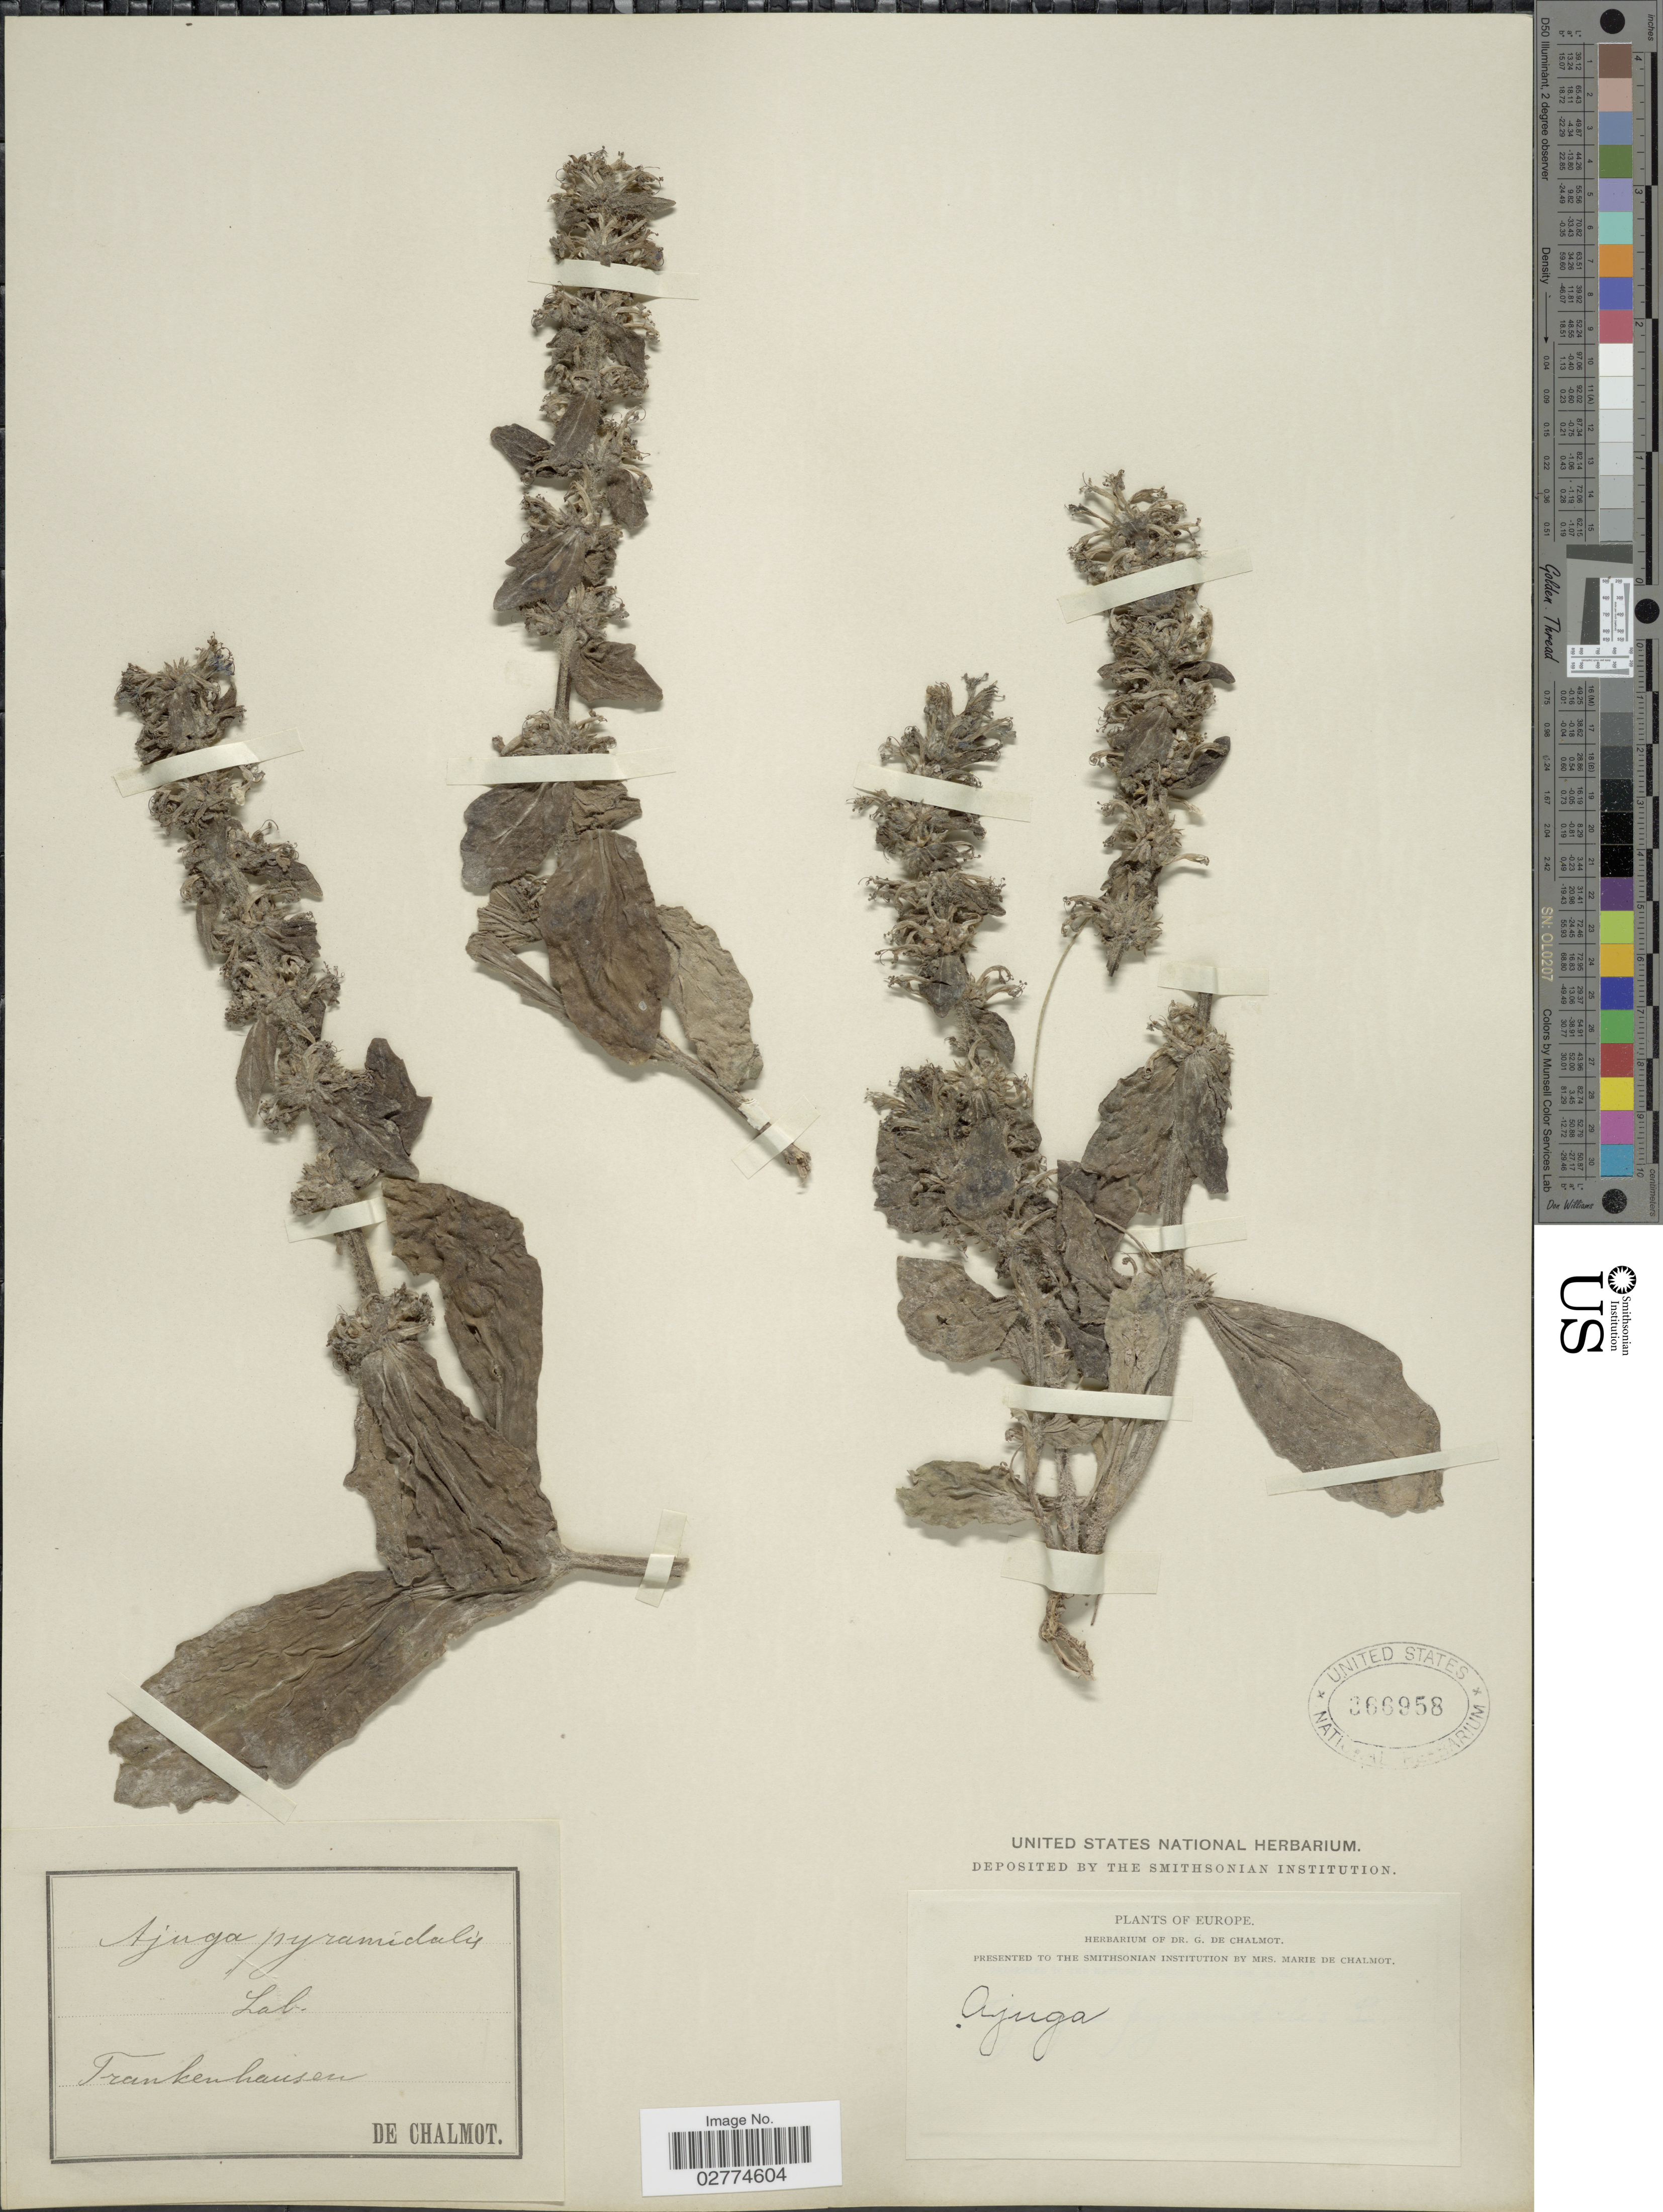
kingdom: Plantae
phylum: Tracheophyta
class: Magnoliopsida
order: Lamiales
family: Lamiaceae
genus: Ajuga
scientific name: Ajuga pyramidalis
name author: L.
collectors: G. de Chalmot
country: Germany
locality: Frankenhausen. Europe.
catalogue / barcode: US 366958